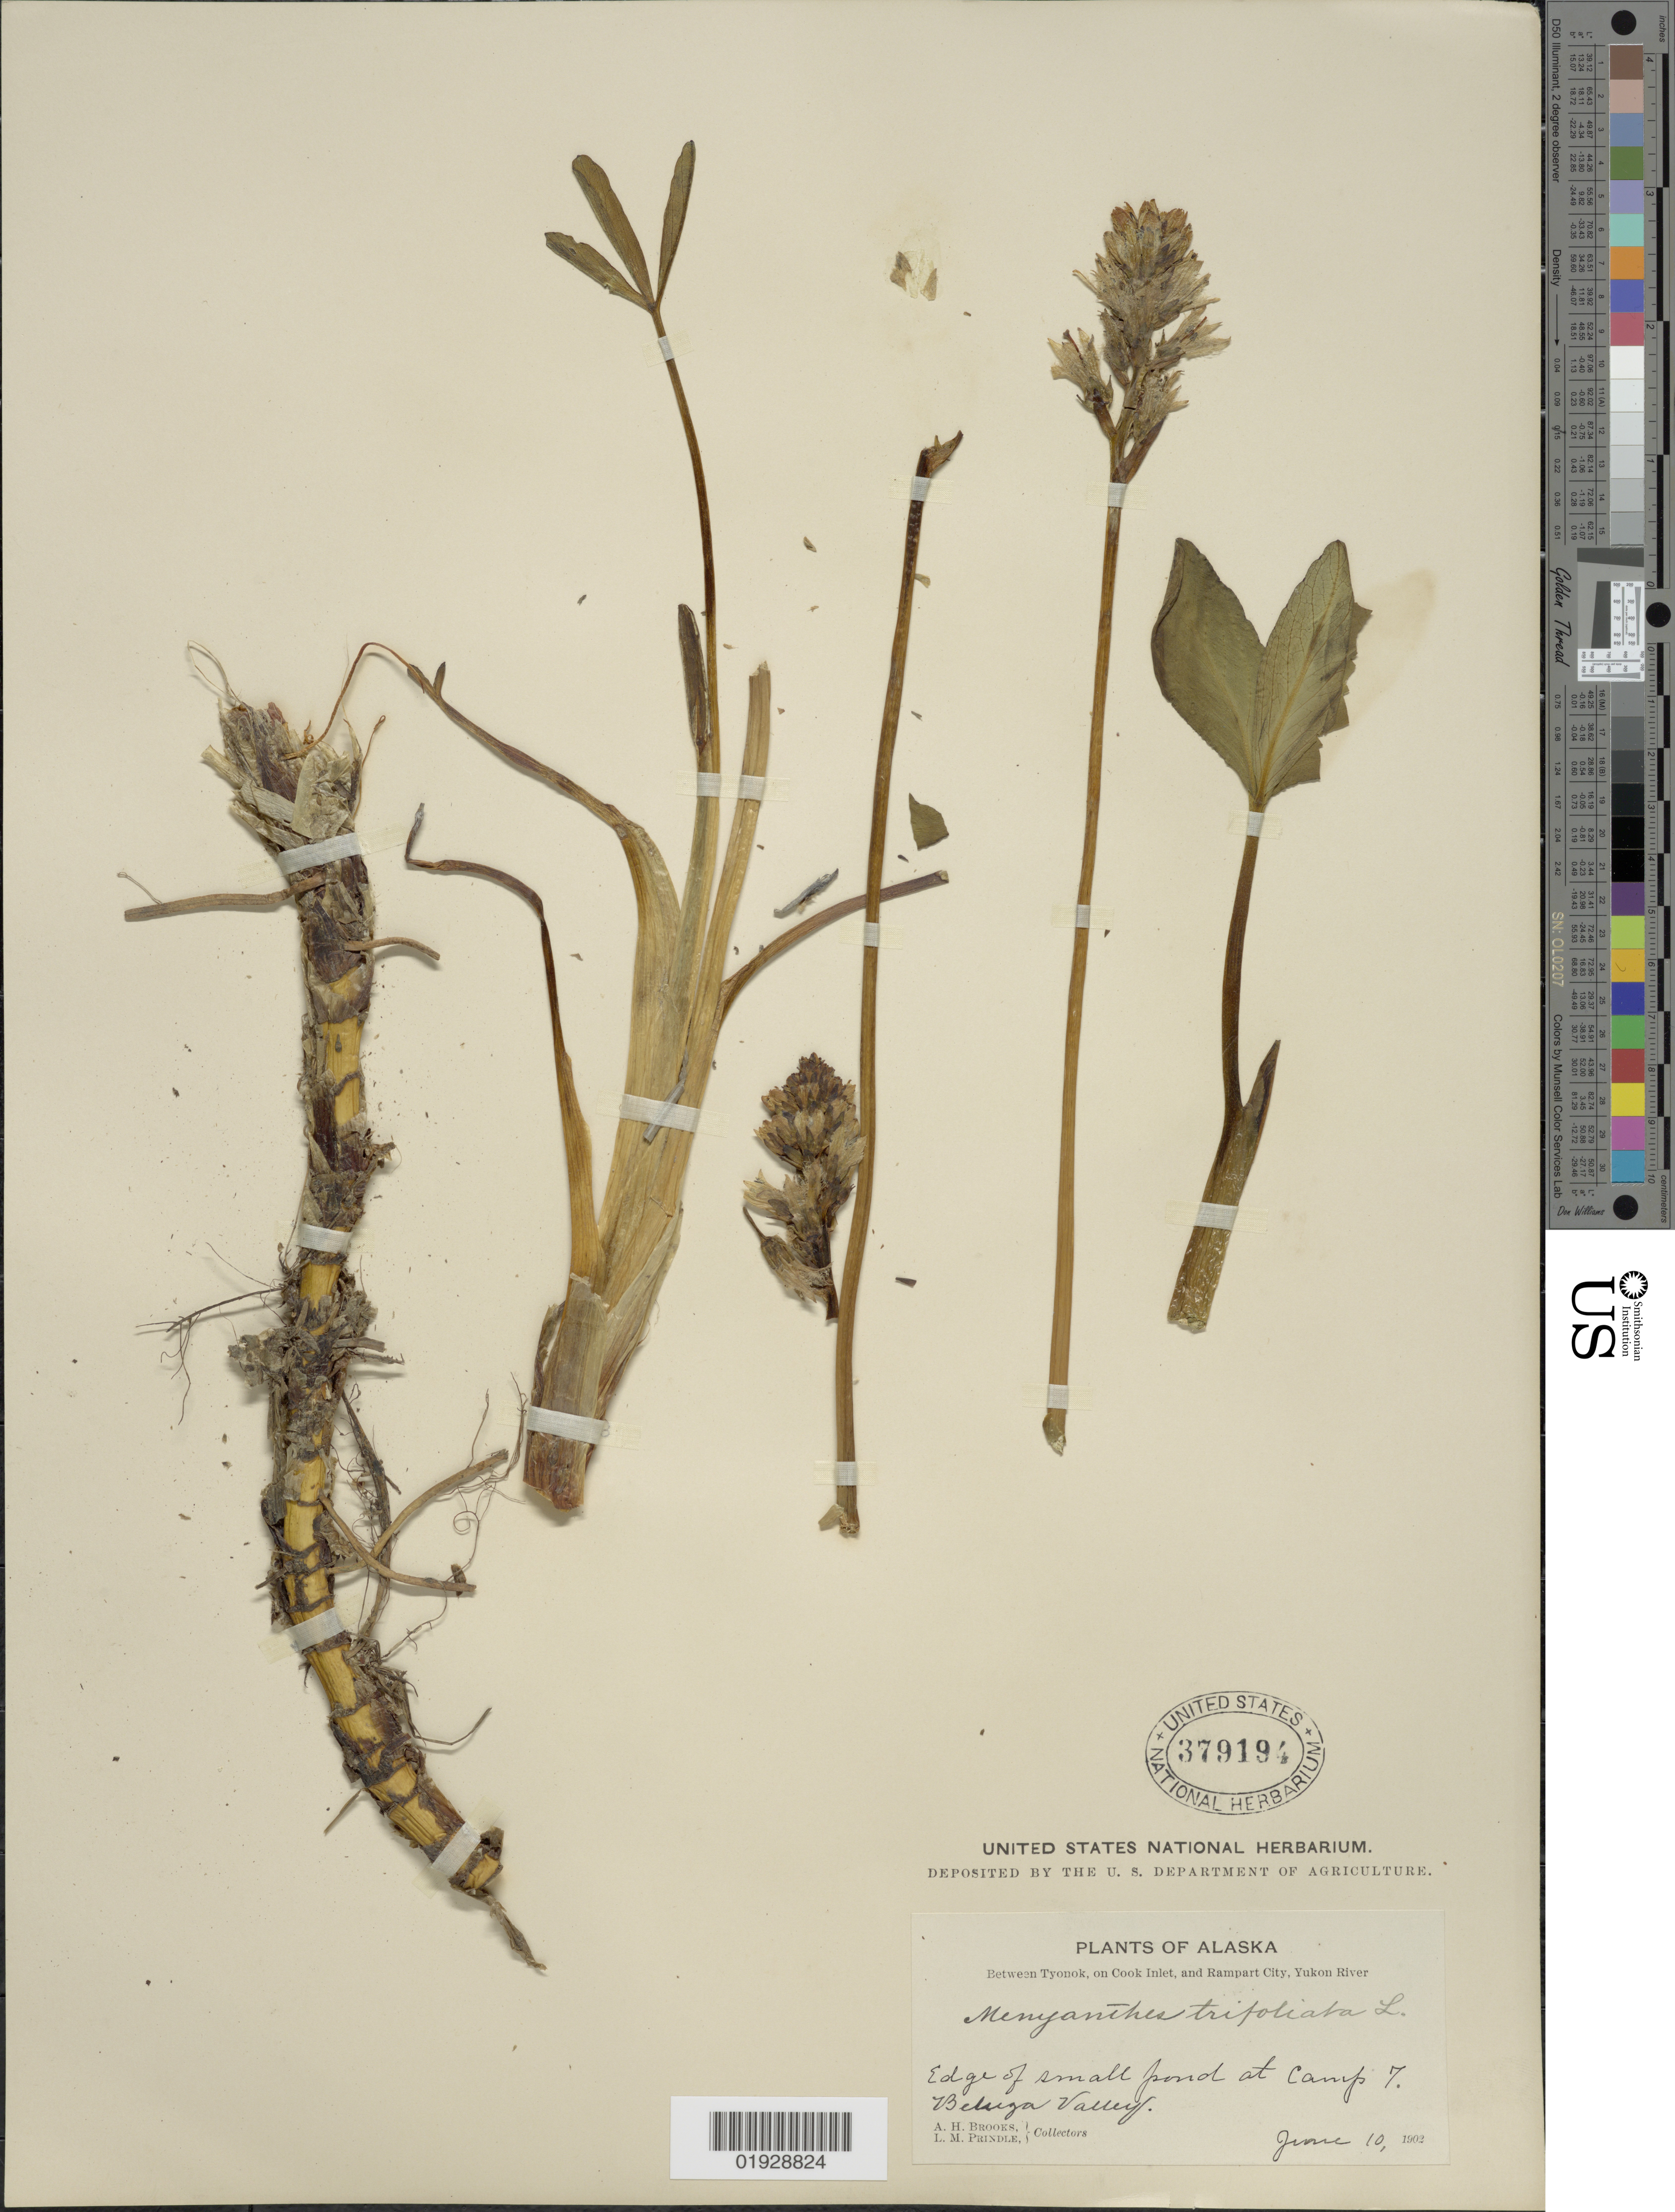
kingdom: Plantae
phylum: Tracheophyta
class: Magnoliopsida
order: Asterales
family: Menyanthaceae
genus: Menyanthes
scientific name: Menyanthes trifoliata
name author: L.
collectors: A. Brooks & L. Prindle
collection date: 1902-06-10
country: United States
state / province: Alaska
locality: Between Tyonok, on Cook Inlet, and Rampart City, Yukon River, Edge of small pond at Camp 7, Beluga Valley.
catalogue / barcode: US 379194